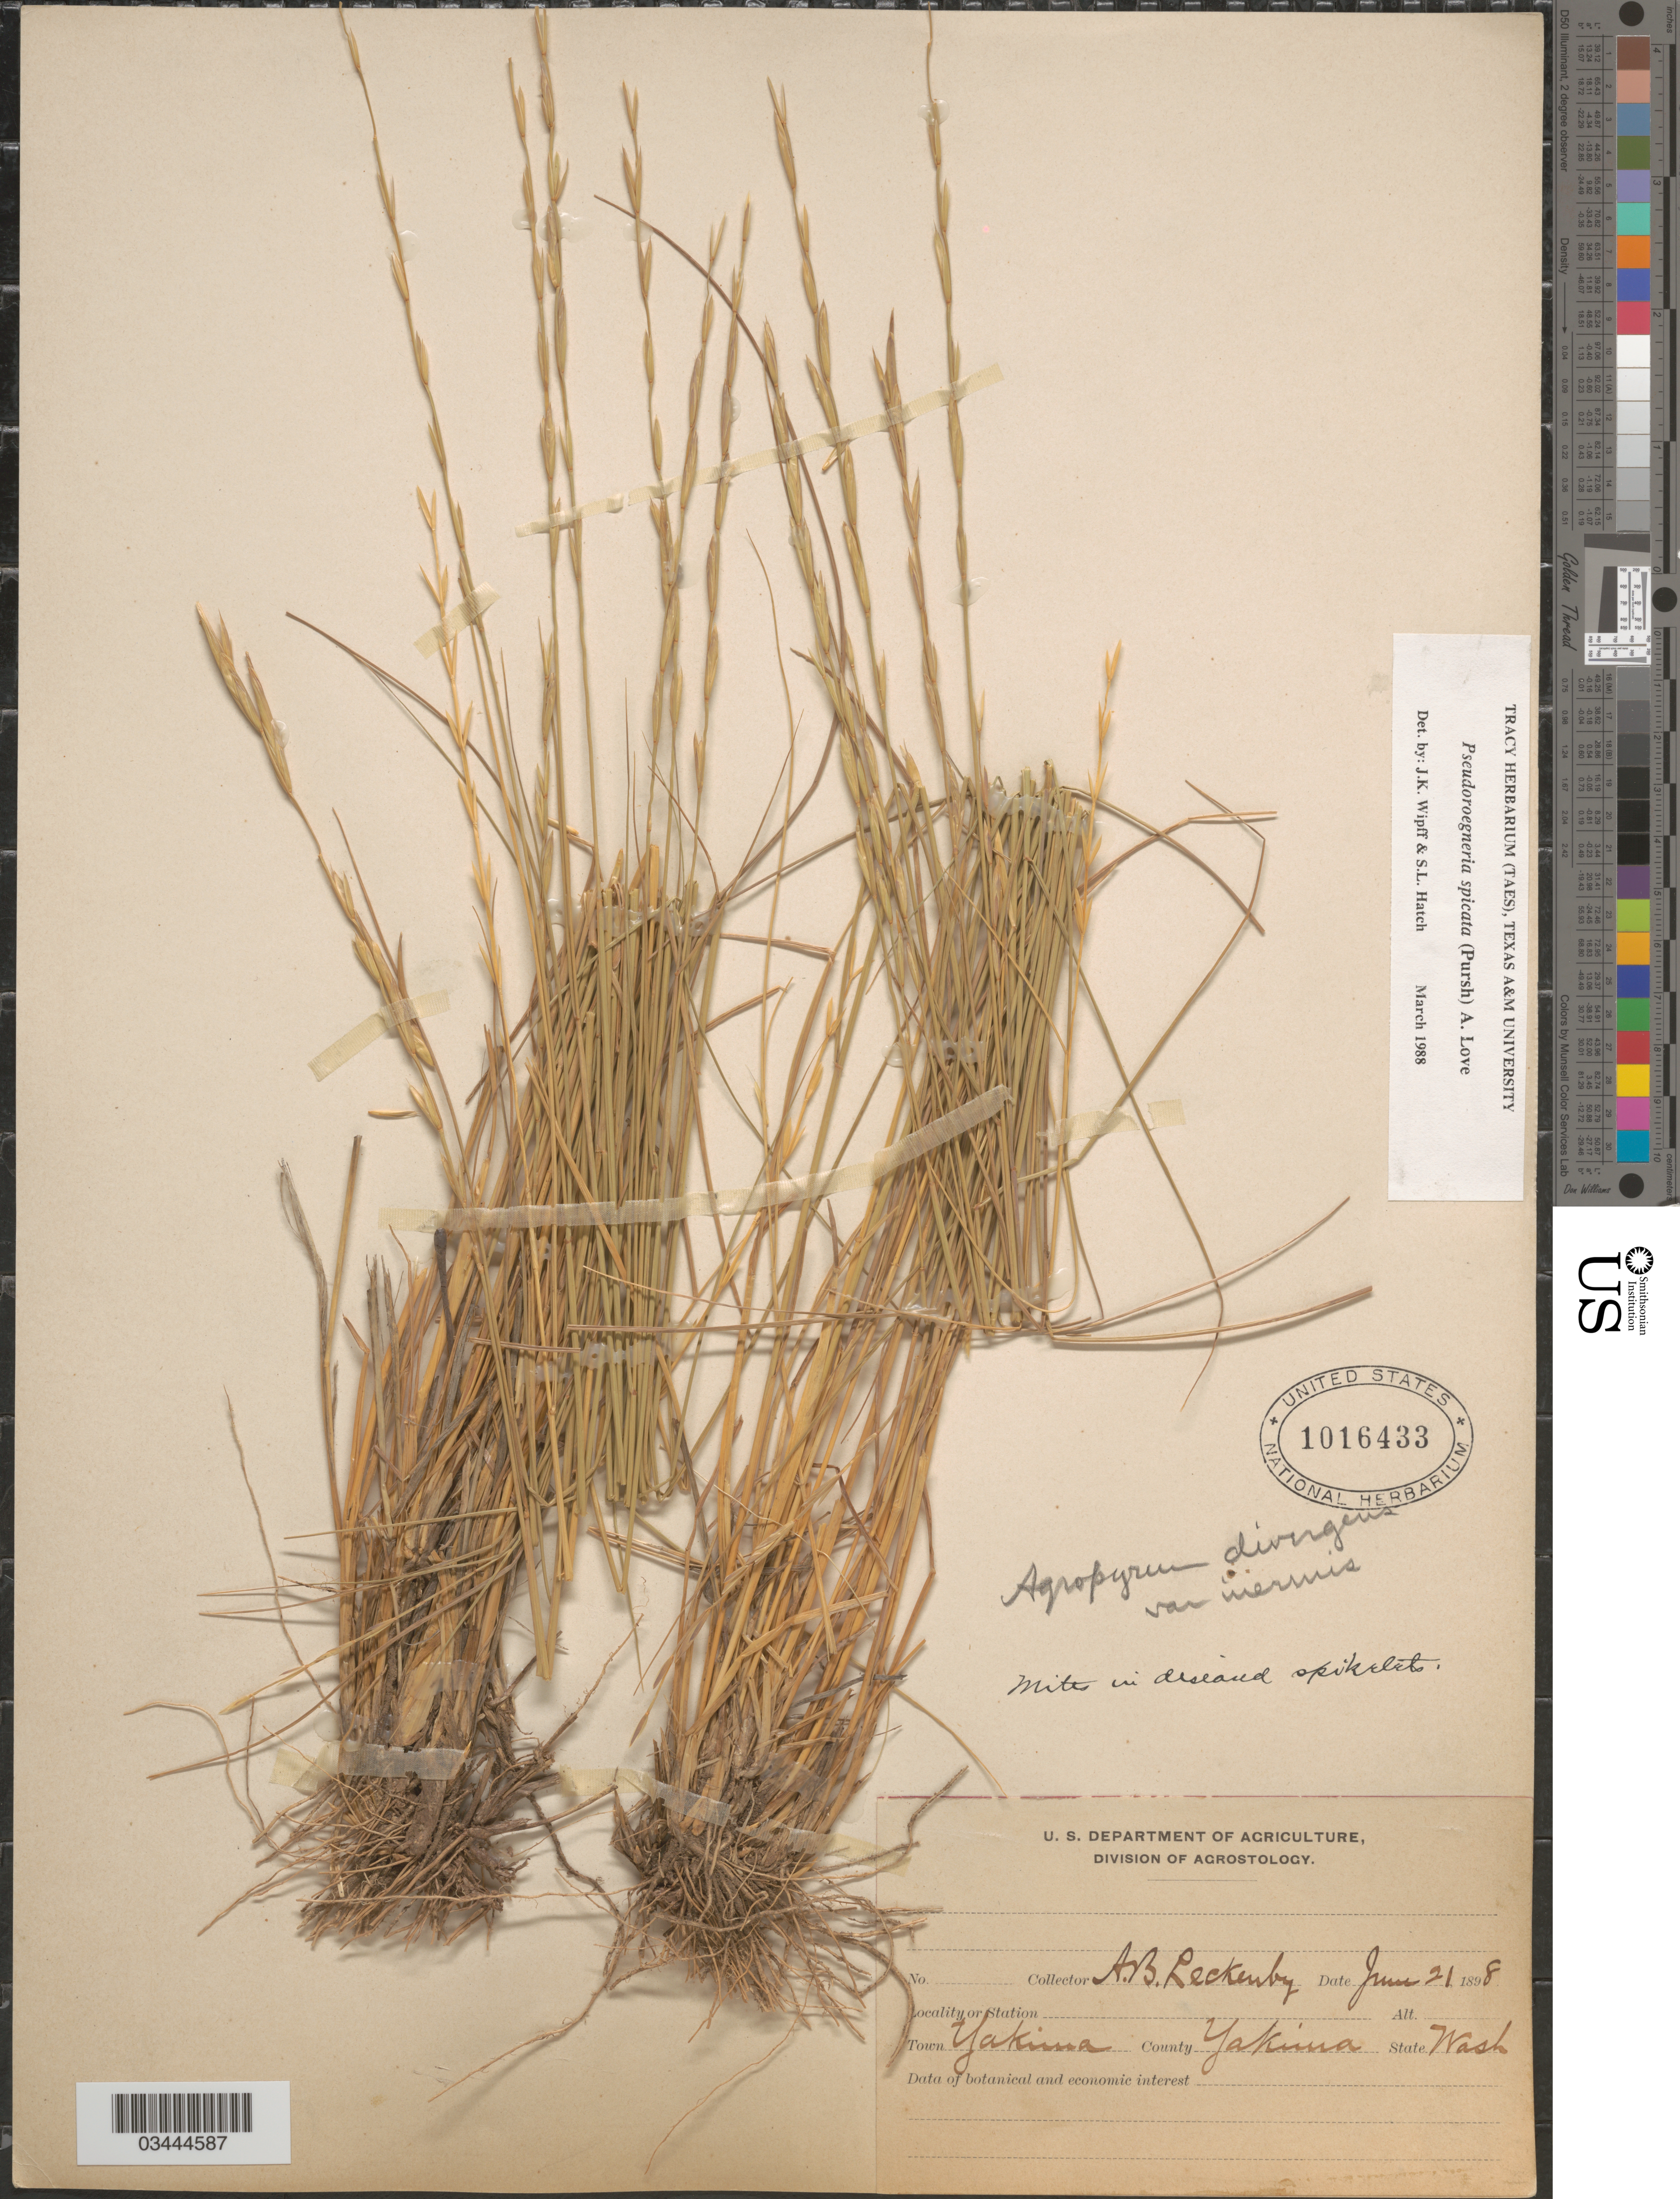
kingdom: Plantae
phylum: Tracheophyta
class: Liliopsida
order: Poales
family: Poaceae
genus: Pseudoroegneria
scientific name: Pseudoroegneria spicata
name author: (Pursh) Á. Löve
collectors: A. Leckenby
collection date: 1898-06-21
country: United States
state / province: Washington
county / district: Yakima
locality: Town Yakima. County Yakima.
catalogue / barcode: US 1016433